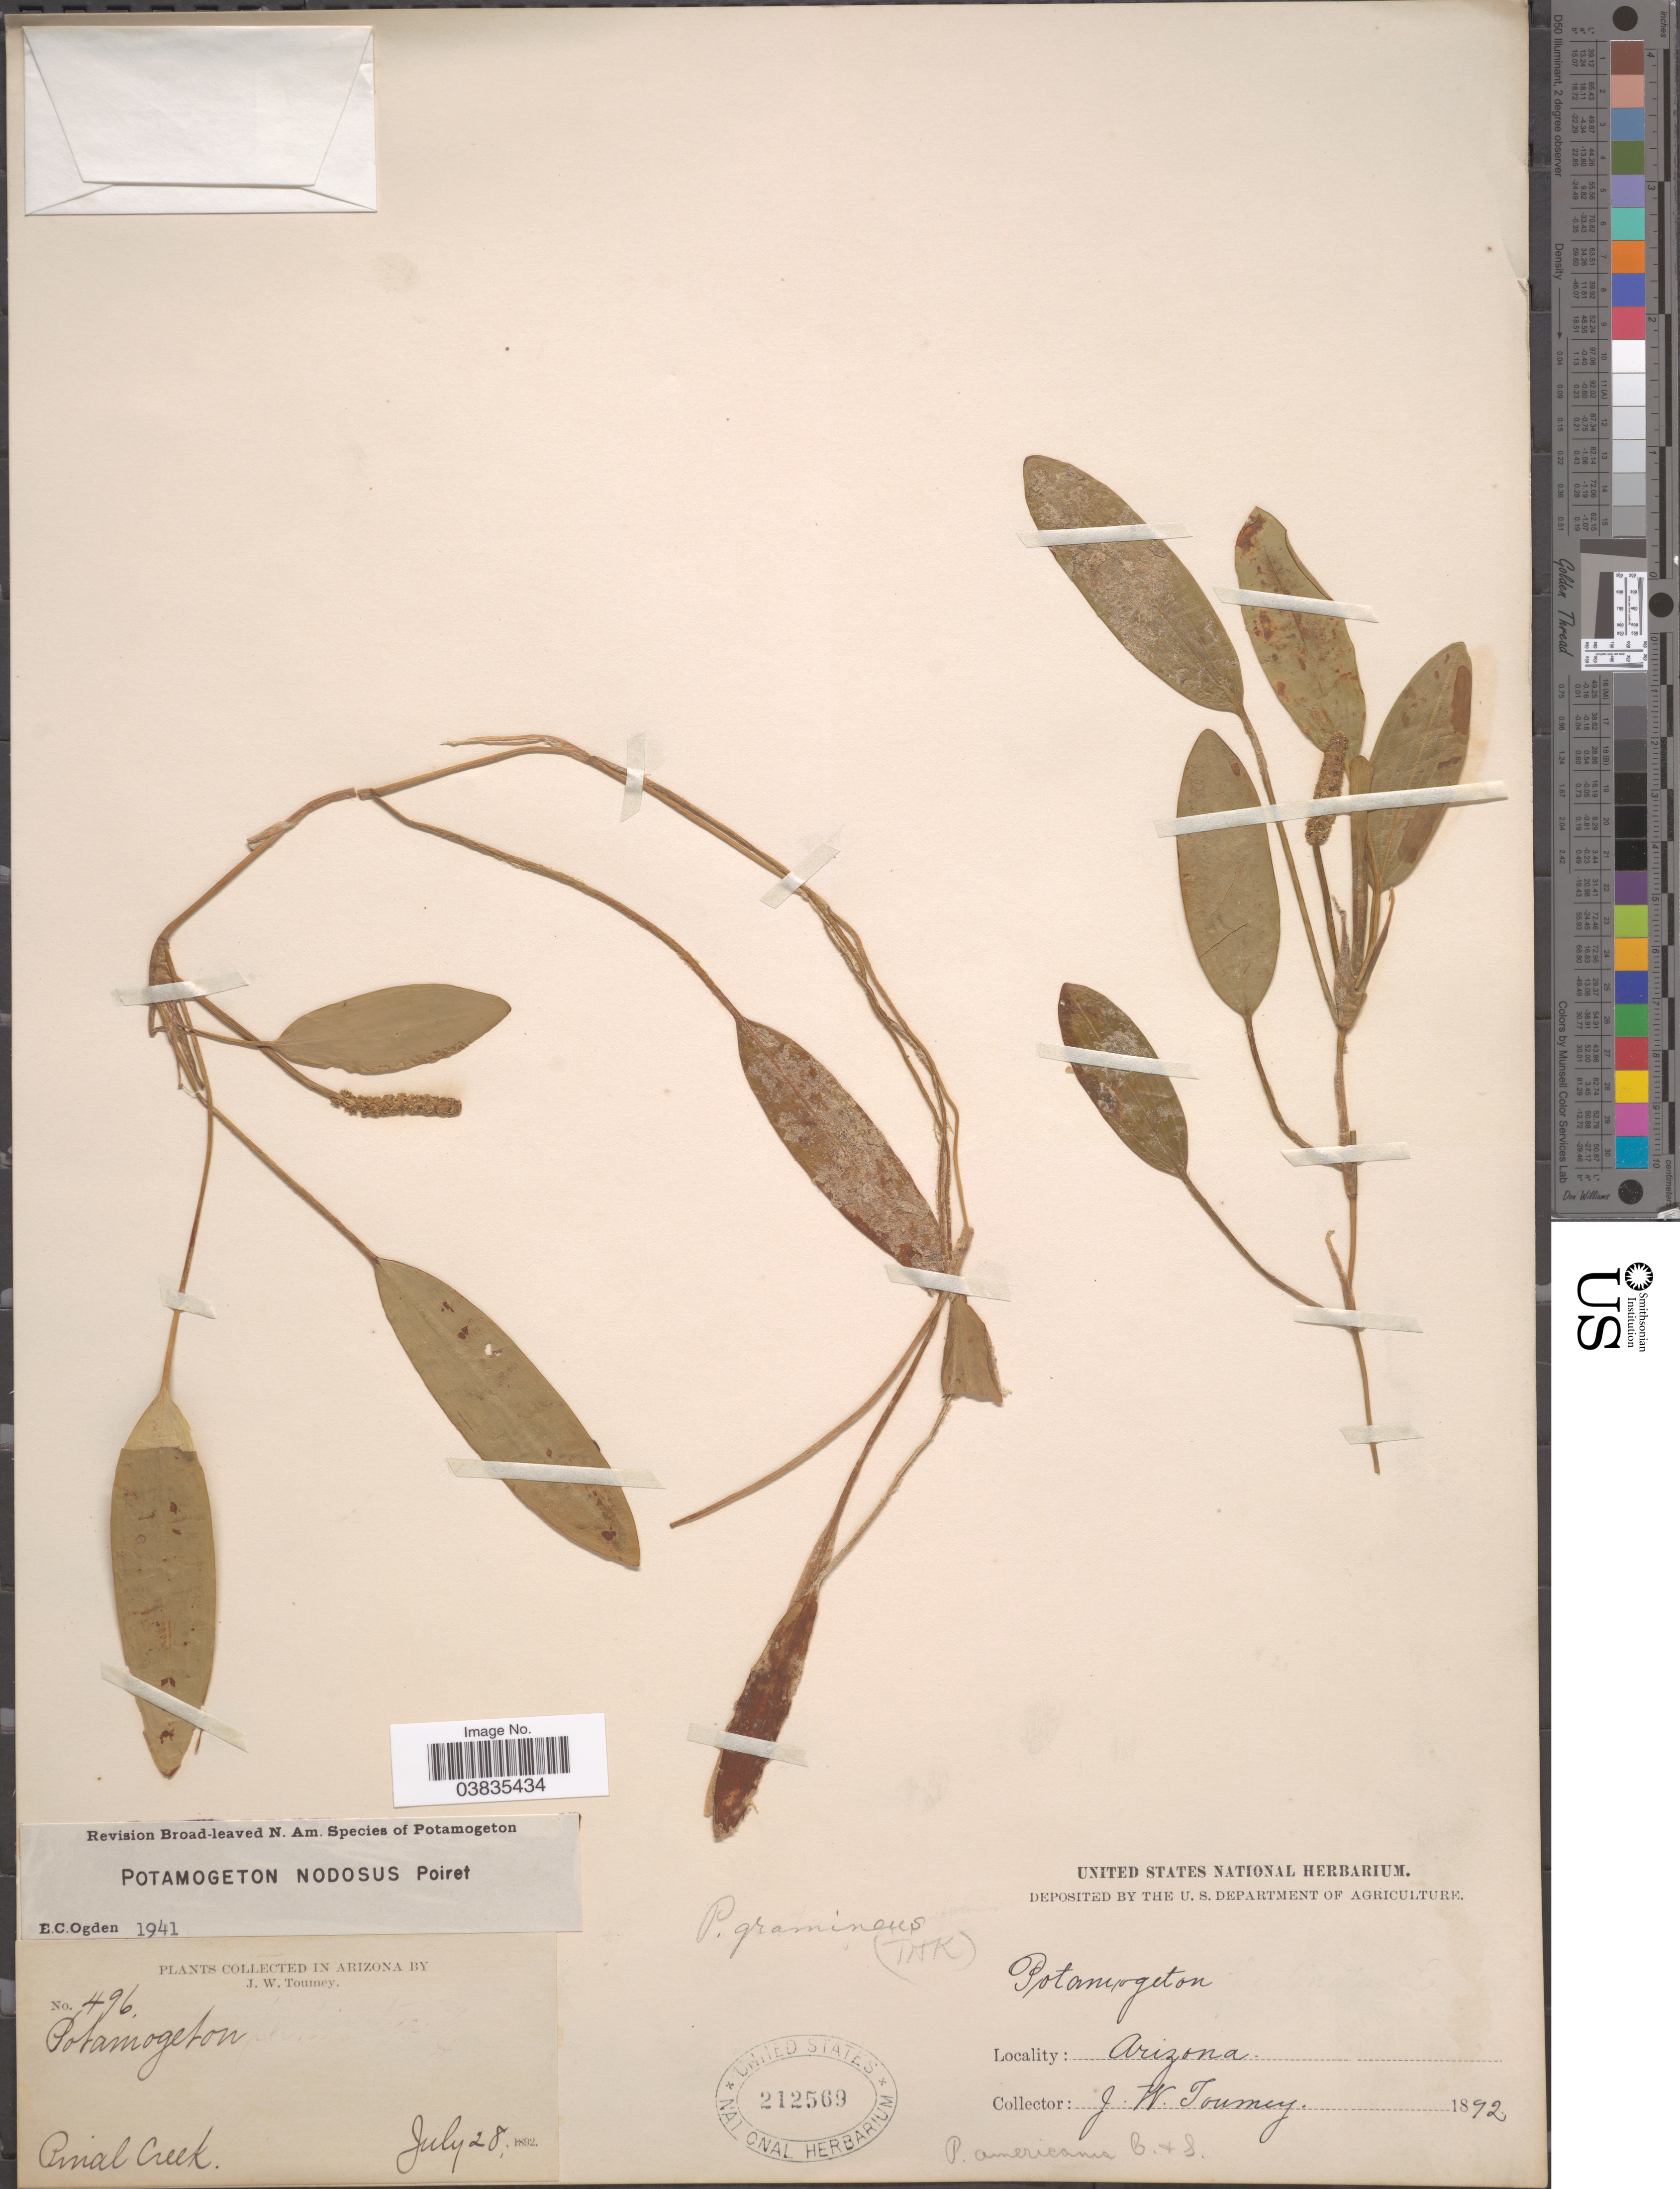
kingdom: Plantae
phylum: Tracheophyta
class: Liliopsida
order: Alismatales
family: Potamogetonaceae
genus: Potamogeton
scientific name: Potamogeton nodosus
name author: Poir.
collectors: J. W. Toumey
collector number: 496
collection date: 1892-07-28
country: United States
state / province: Arizona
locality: Pinal Creek.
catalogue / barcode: US 212569